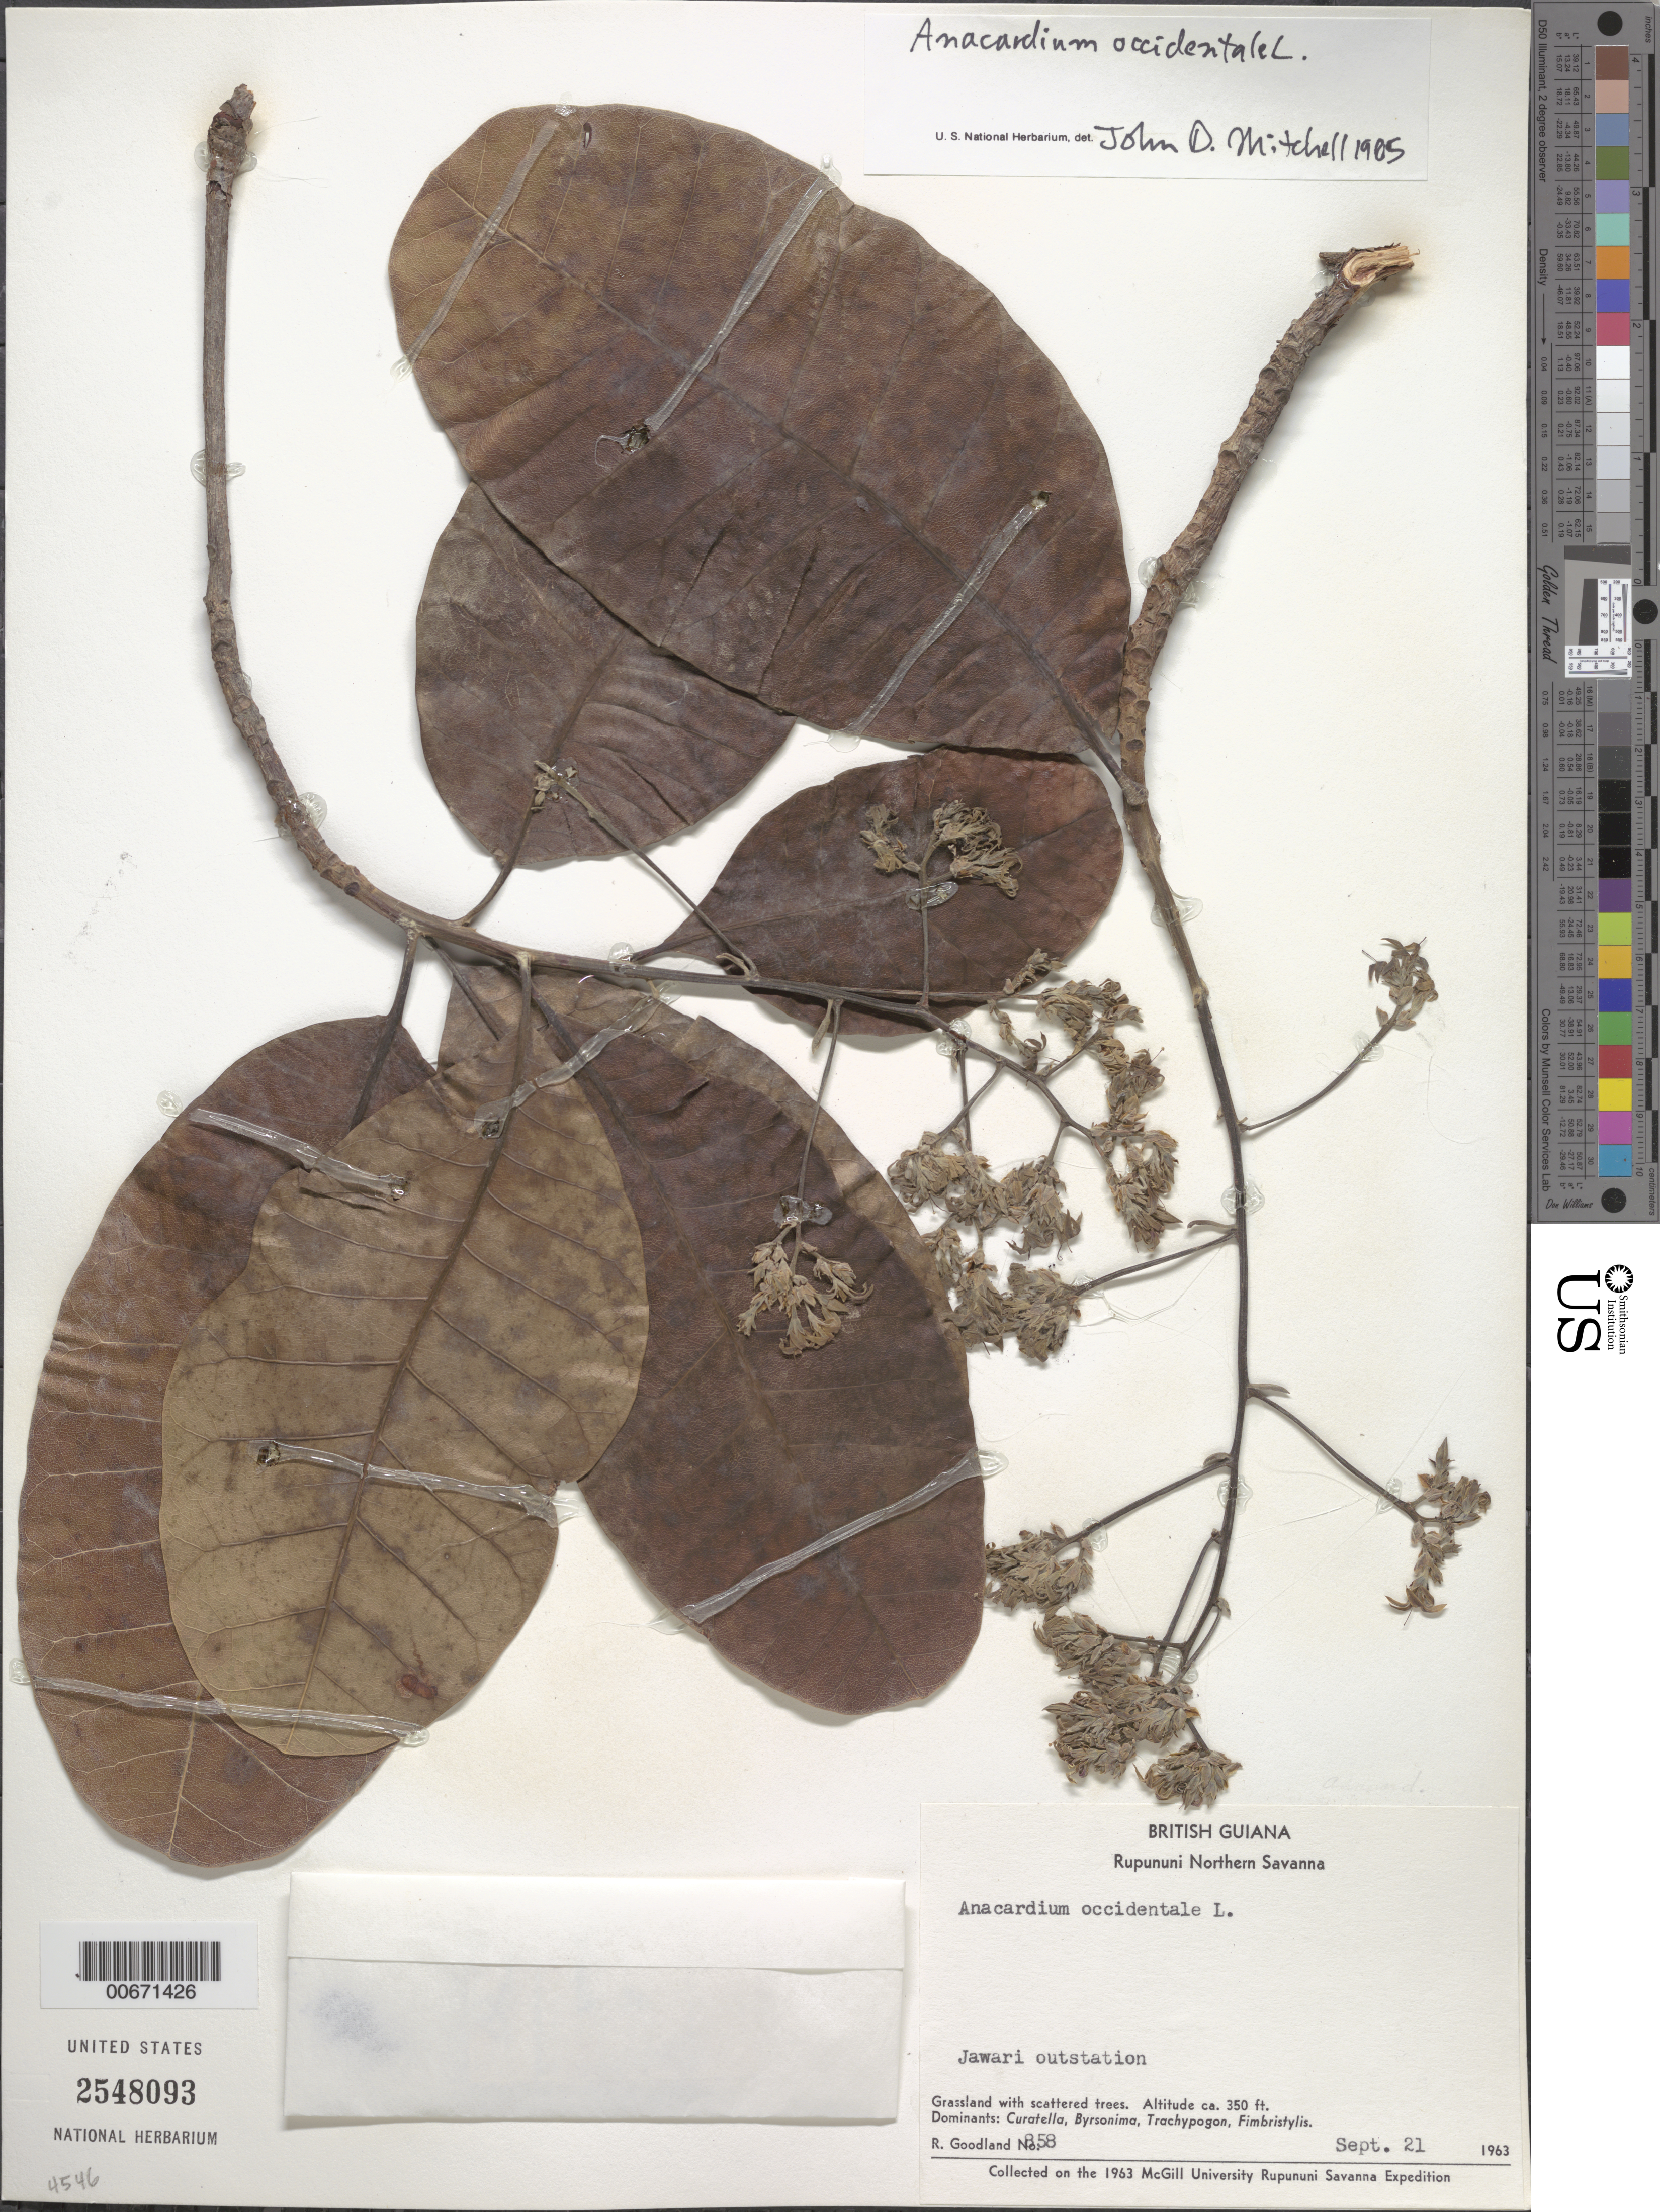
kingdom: Plantae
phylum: Tracheophyta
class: Magnoliopsida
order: Sapindales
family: Anacardiaceae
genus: Anacardium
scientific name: Anacardium occidentale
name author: L.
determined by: Mitchell, John D.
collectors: R. Goodland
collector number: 858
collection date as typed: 21-Sep-63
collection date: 1963-09-21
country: Guyana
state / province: U. Takutu-U. Essequibo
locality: Rupununi Northern Savanna, Jawari outstation [Jauari ?]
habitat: Grassland with scattered trees. Dominants: Curatella, Byrsonima, Trachypogon, Fimbristylis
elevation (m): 107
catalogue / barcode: US 2548093